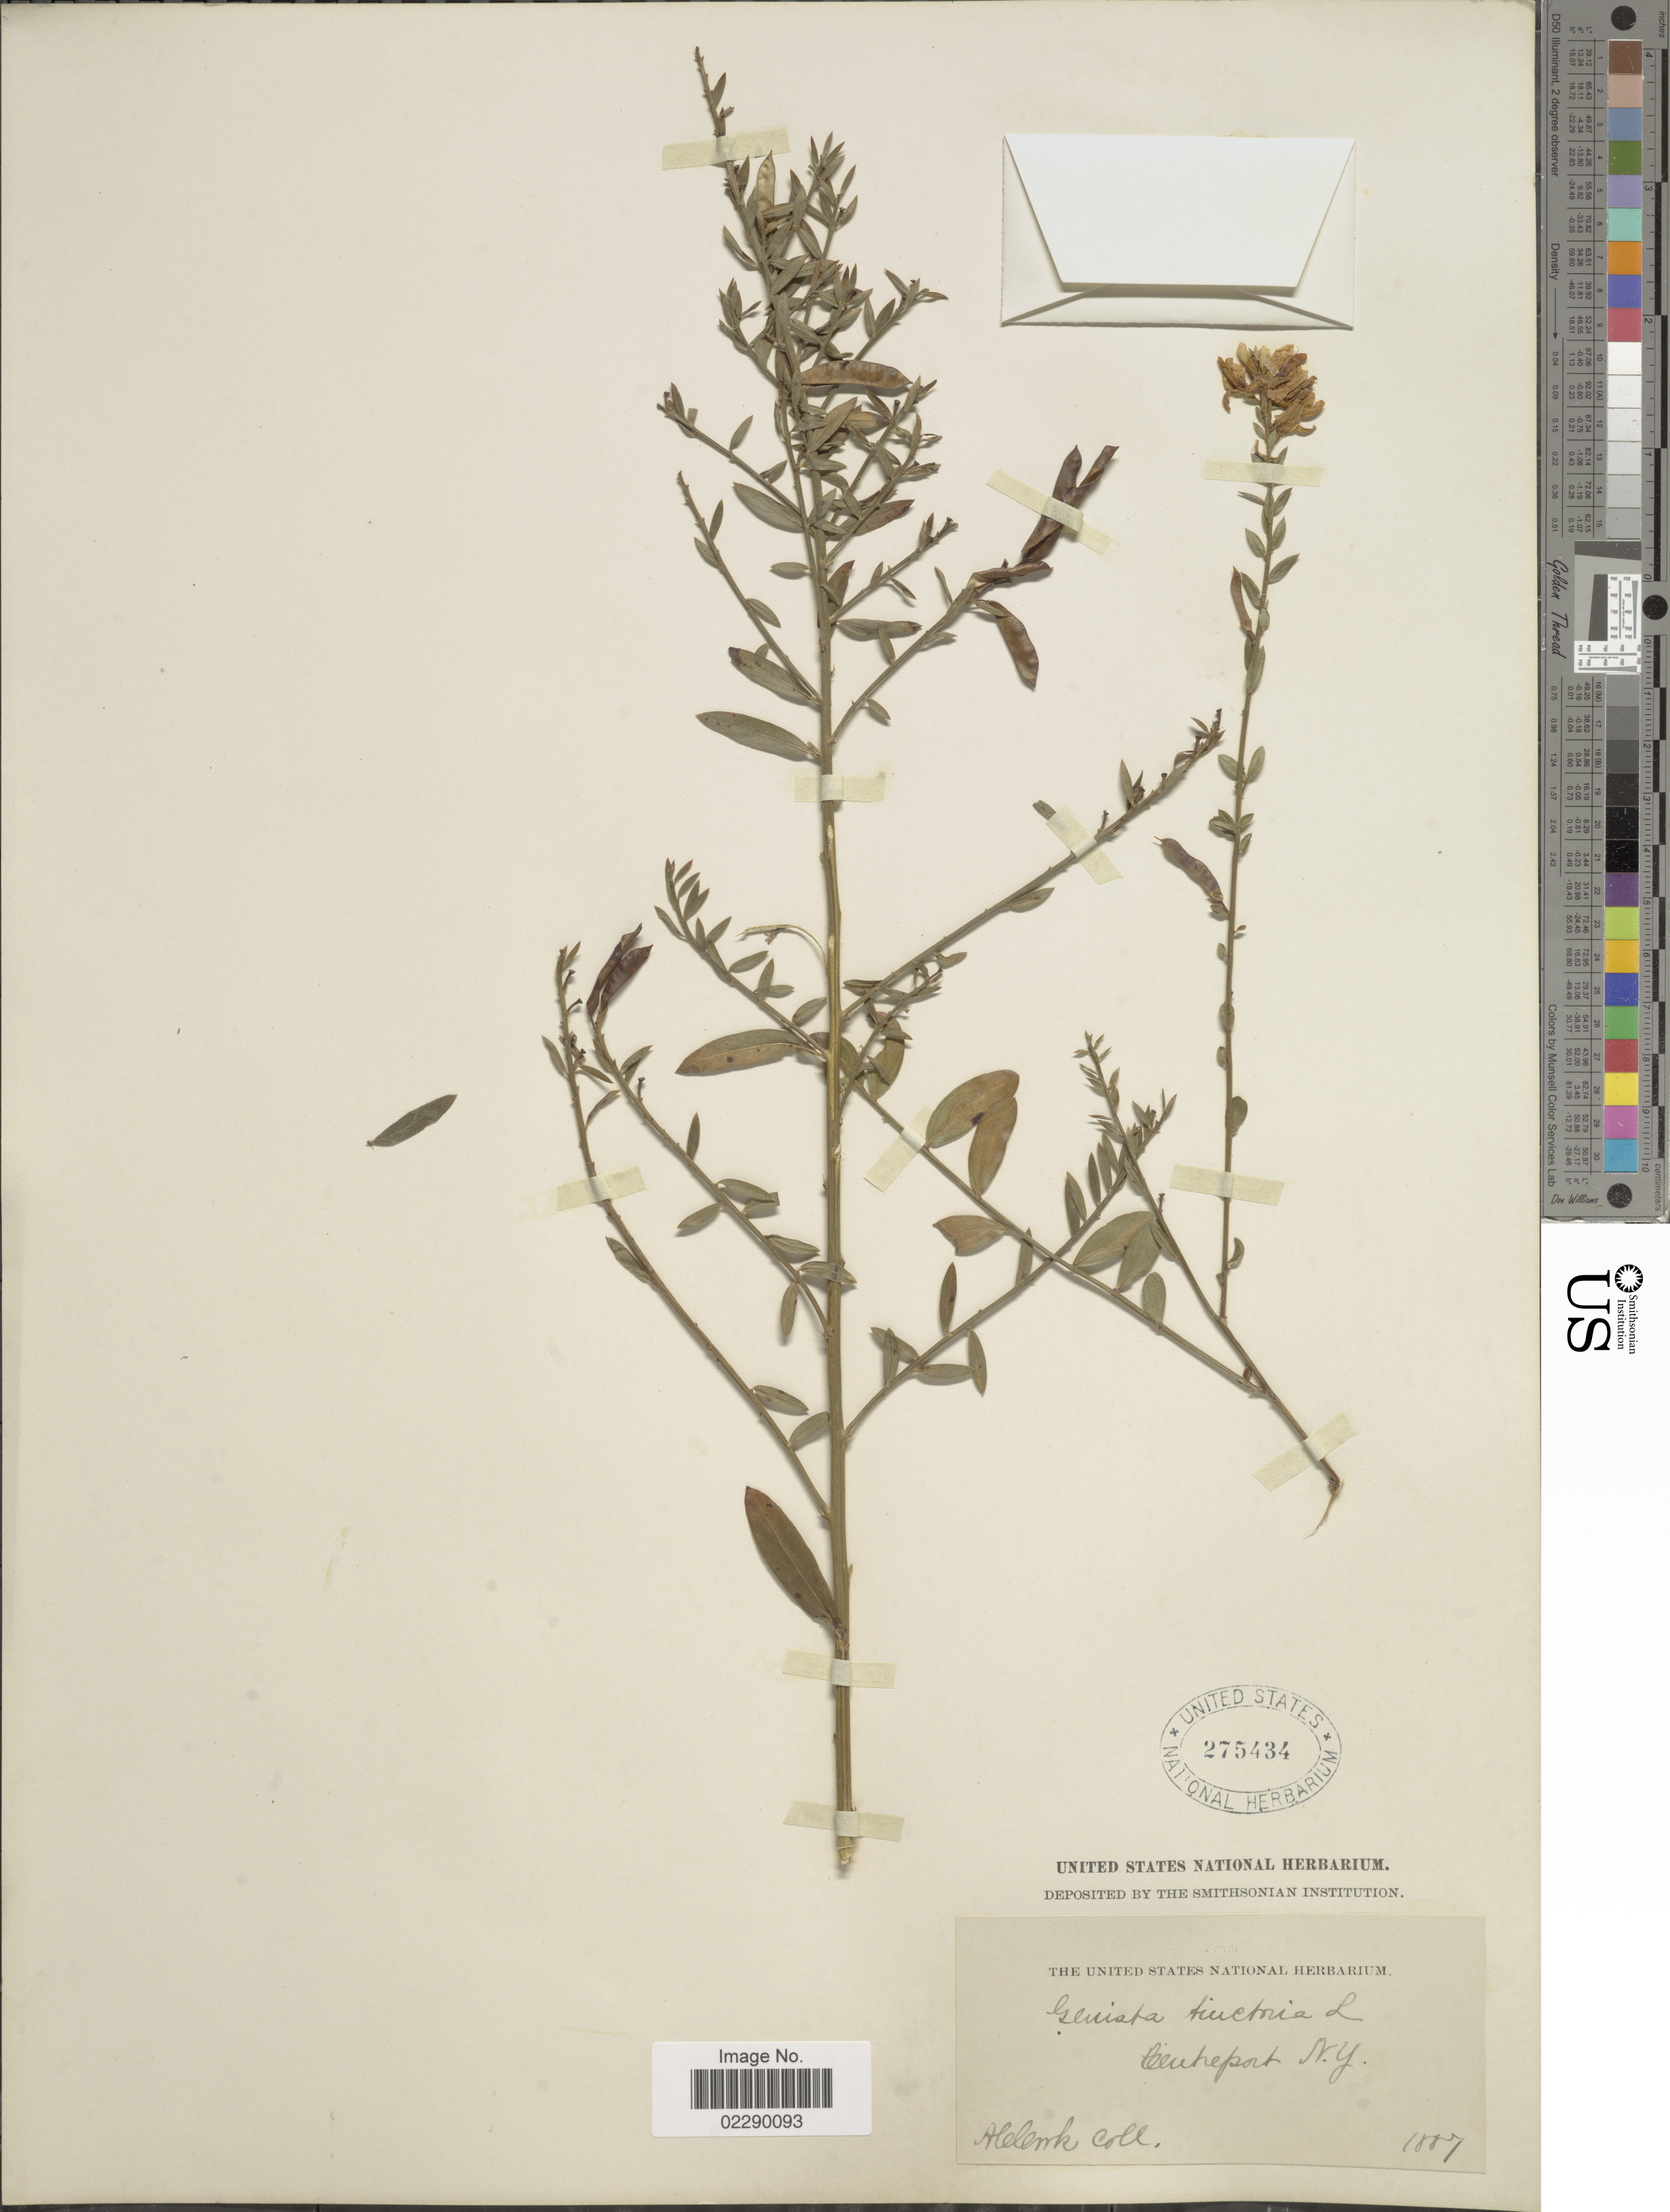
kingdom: Plantae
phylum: Tracheophyta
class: Magnoliopsida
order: Fabales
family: Fabaceae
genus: Genista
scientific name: Genista tinctoria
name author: L.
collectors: Alice C. Cook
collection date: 1887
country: United States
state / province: New York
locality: Centerport.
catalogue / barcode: US 275434